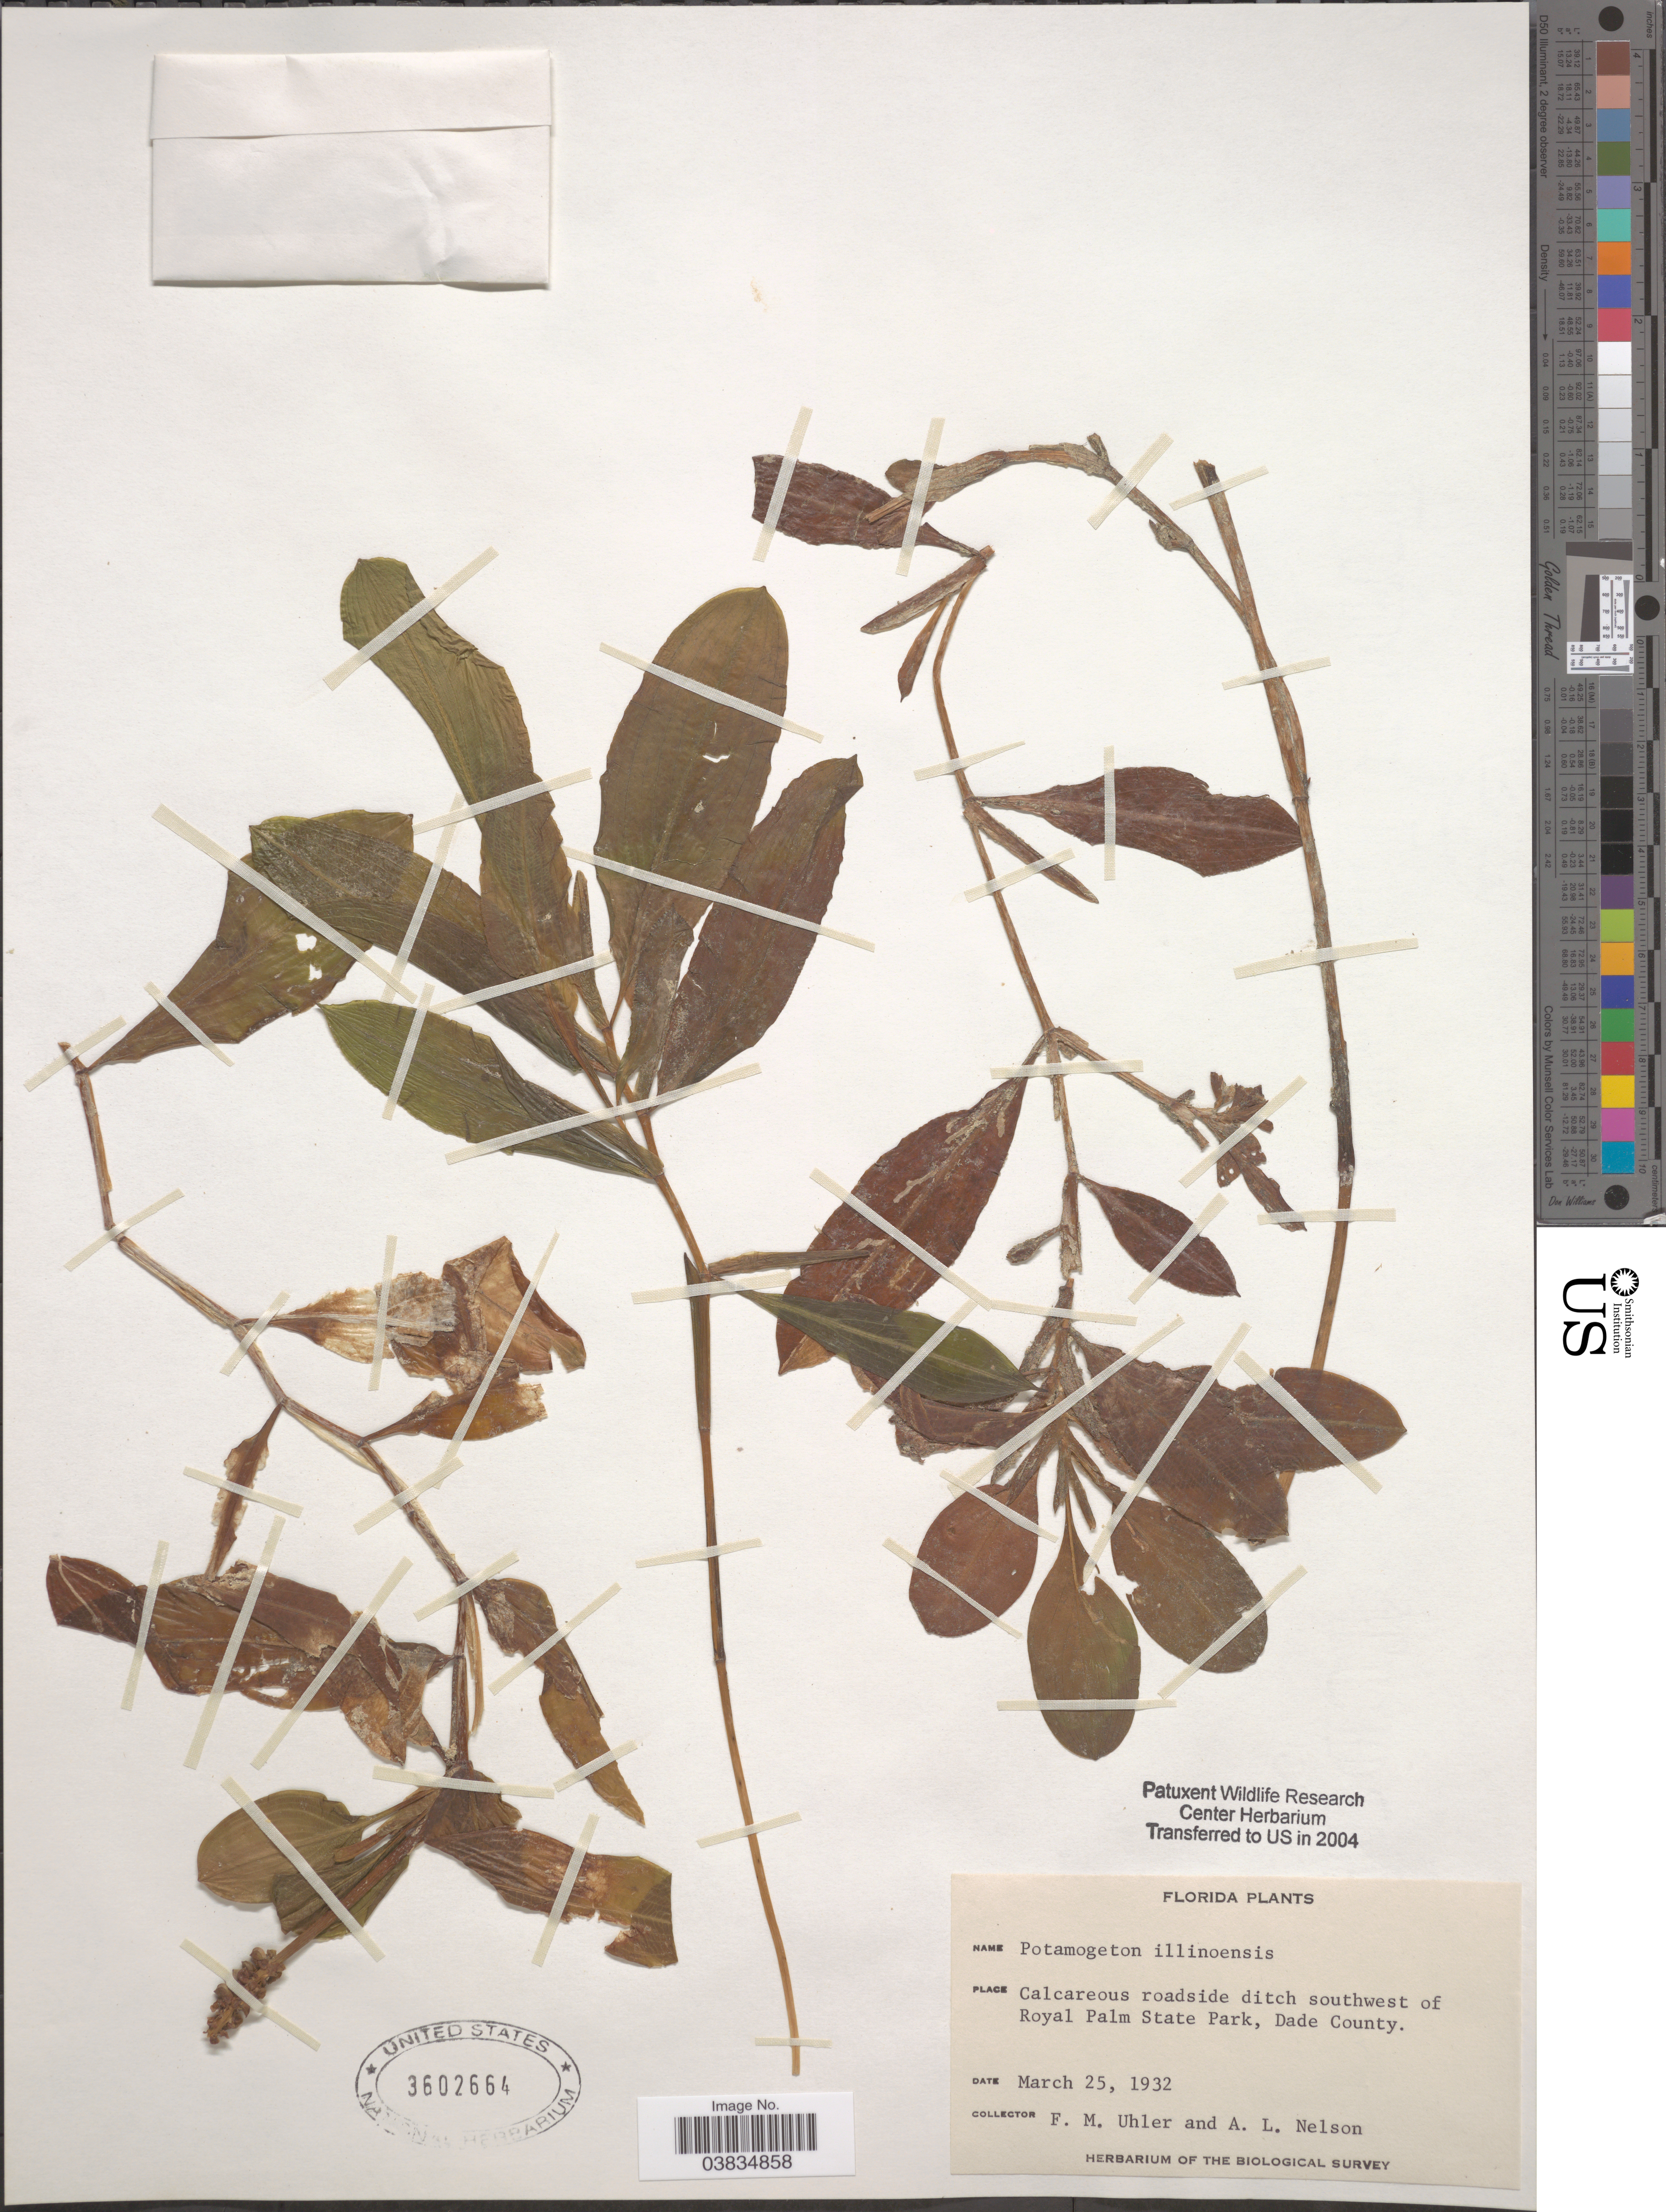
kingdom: Plantae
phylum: Tracheophyta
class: Liliopsida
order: Alismatales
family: Potamogetonaceae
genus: Potamogeton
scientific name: Potamogeton illinoensis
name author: Morong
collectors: F. M. Uhler & A. L. Nelson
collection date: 1932-03-25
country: United States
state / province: Florida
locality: Calcareous roadside ditch southwest of Royal Palm State Park, Dade County.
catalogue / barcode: US 3602664